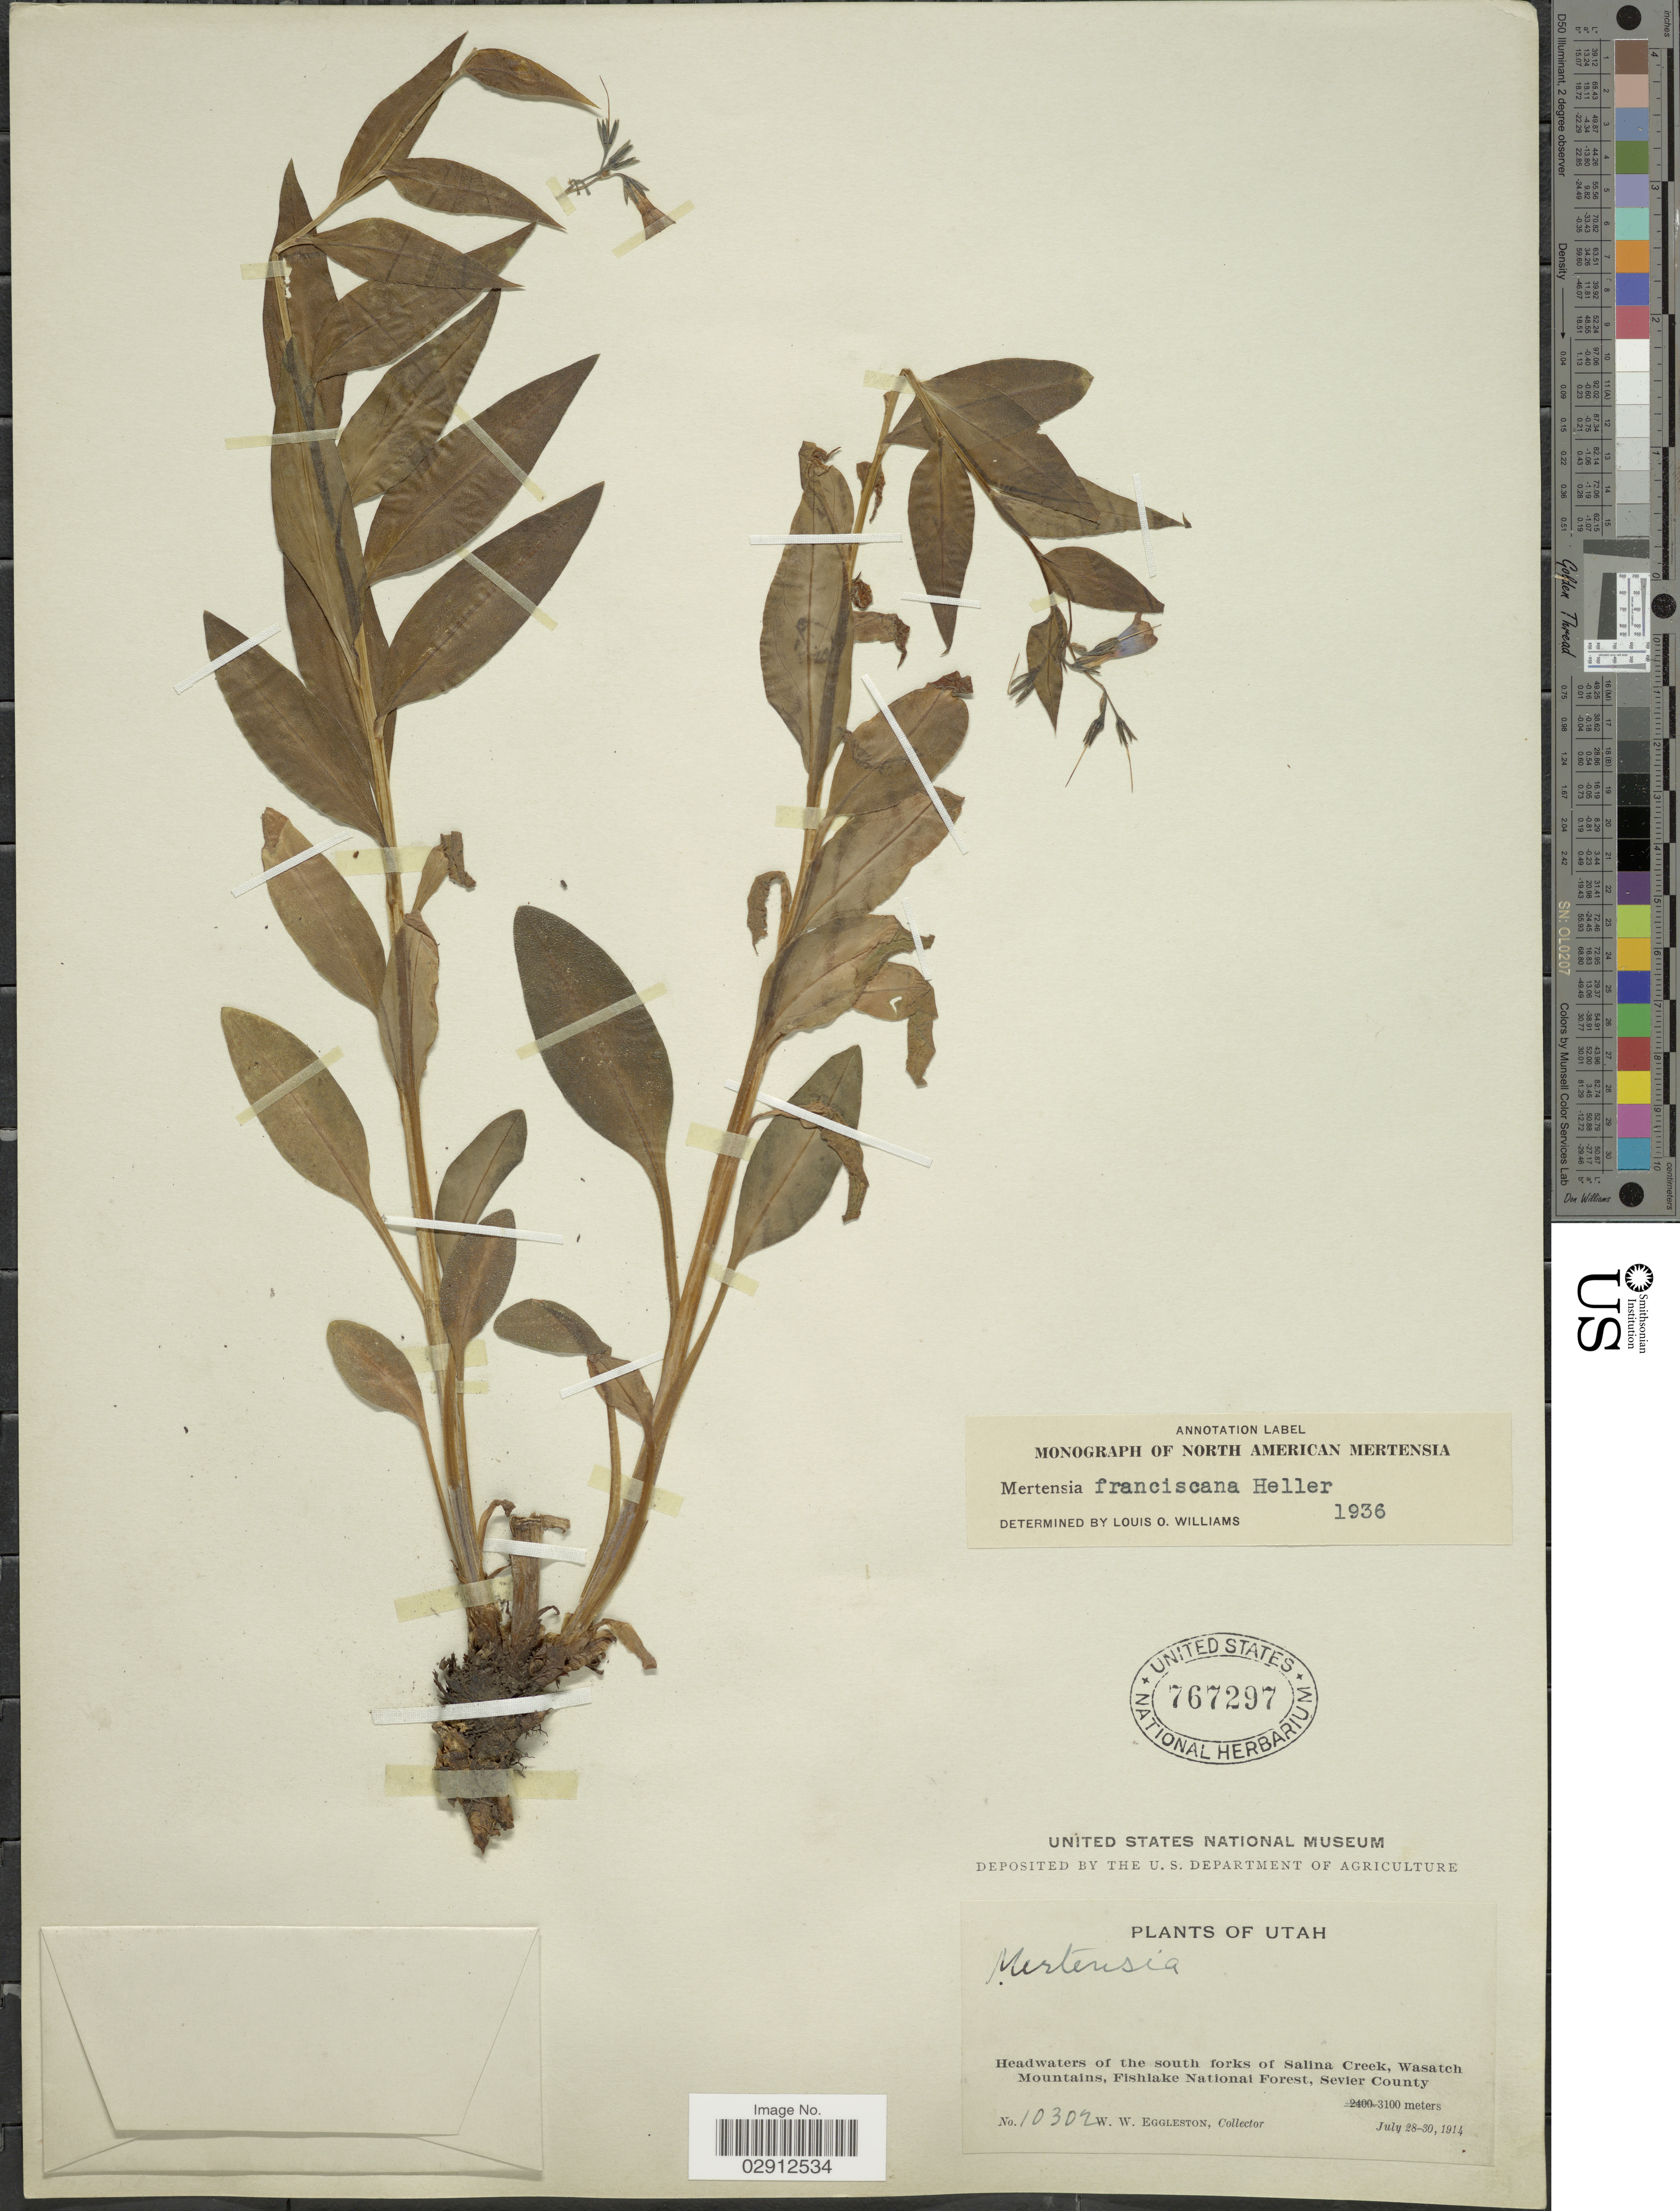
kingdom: Plantae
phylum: Tracheophyta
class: Magnoliopsida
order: Boraginales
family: Boraginaceae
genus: Mertensia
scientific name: Mertensia franciscana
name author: A. Heller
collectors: W. W. Eggleston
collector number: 10302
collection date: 1914-07-28/1914-07-30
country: United States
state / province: Utah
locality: Headwaters of the south forks of Salina Creek, Wasatch Mountains, Fishlake National Forest, Sevier County.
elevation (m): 3100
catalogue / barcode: US 767297